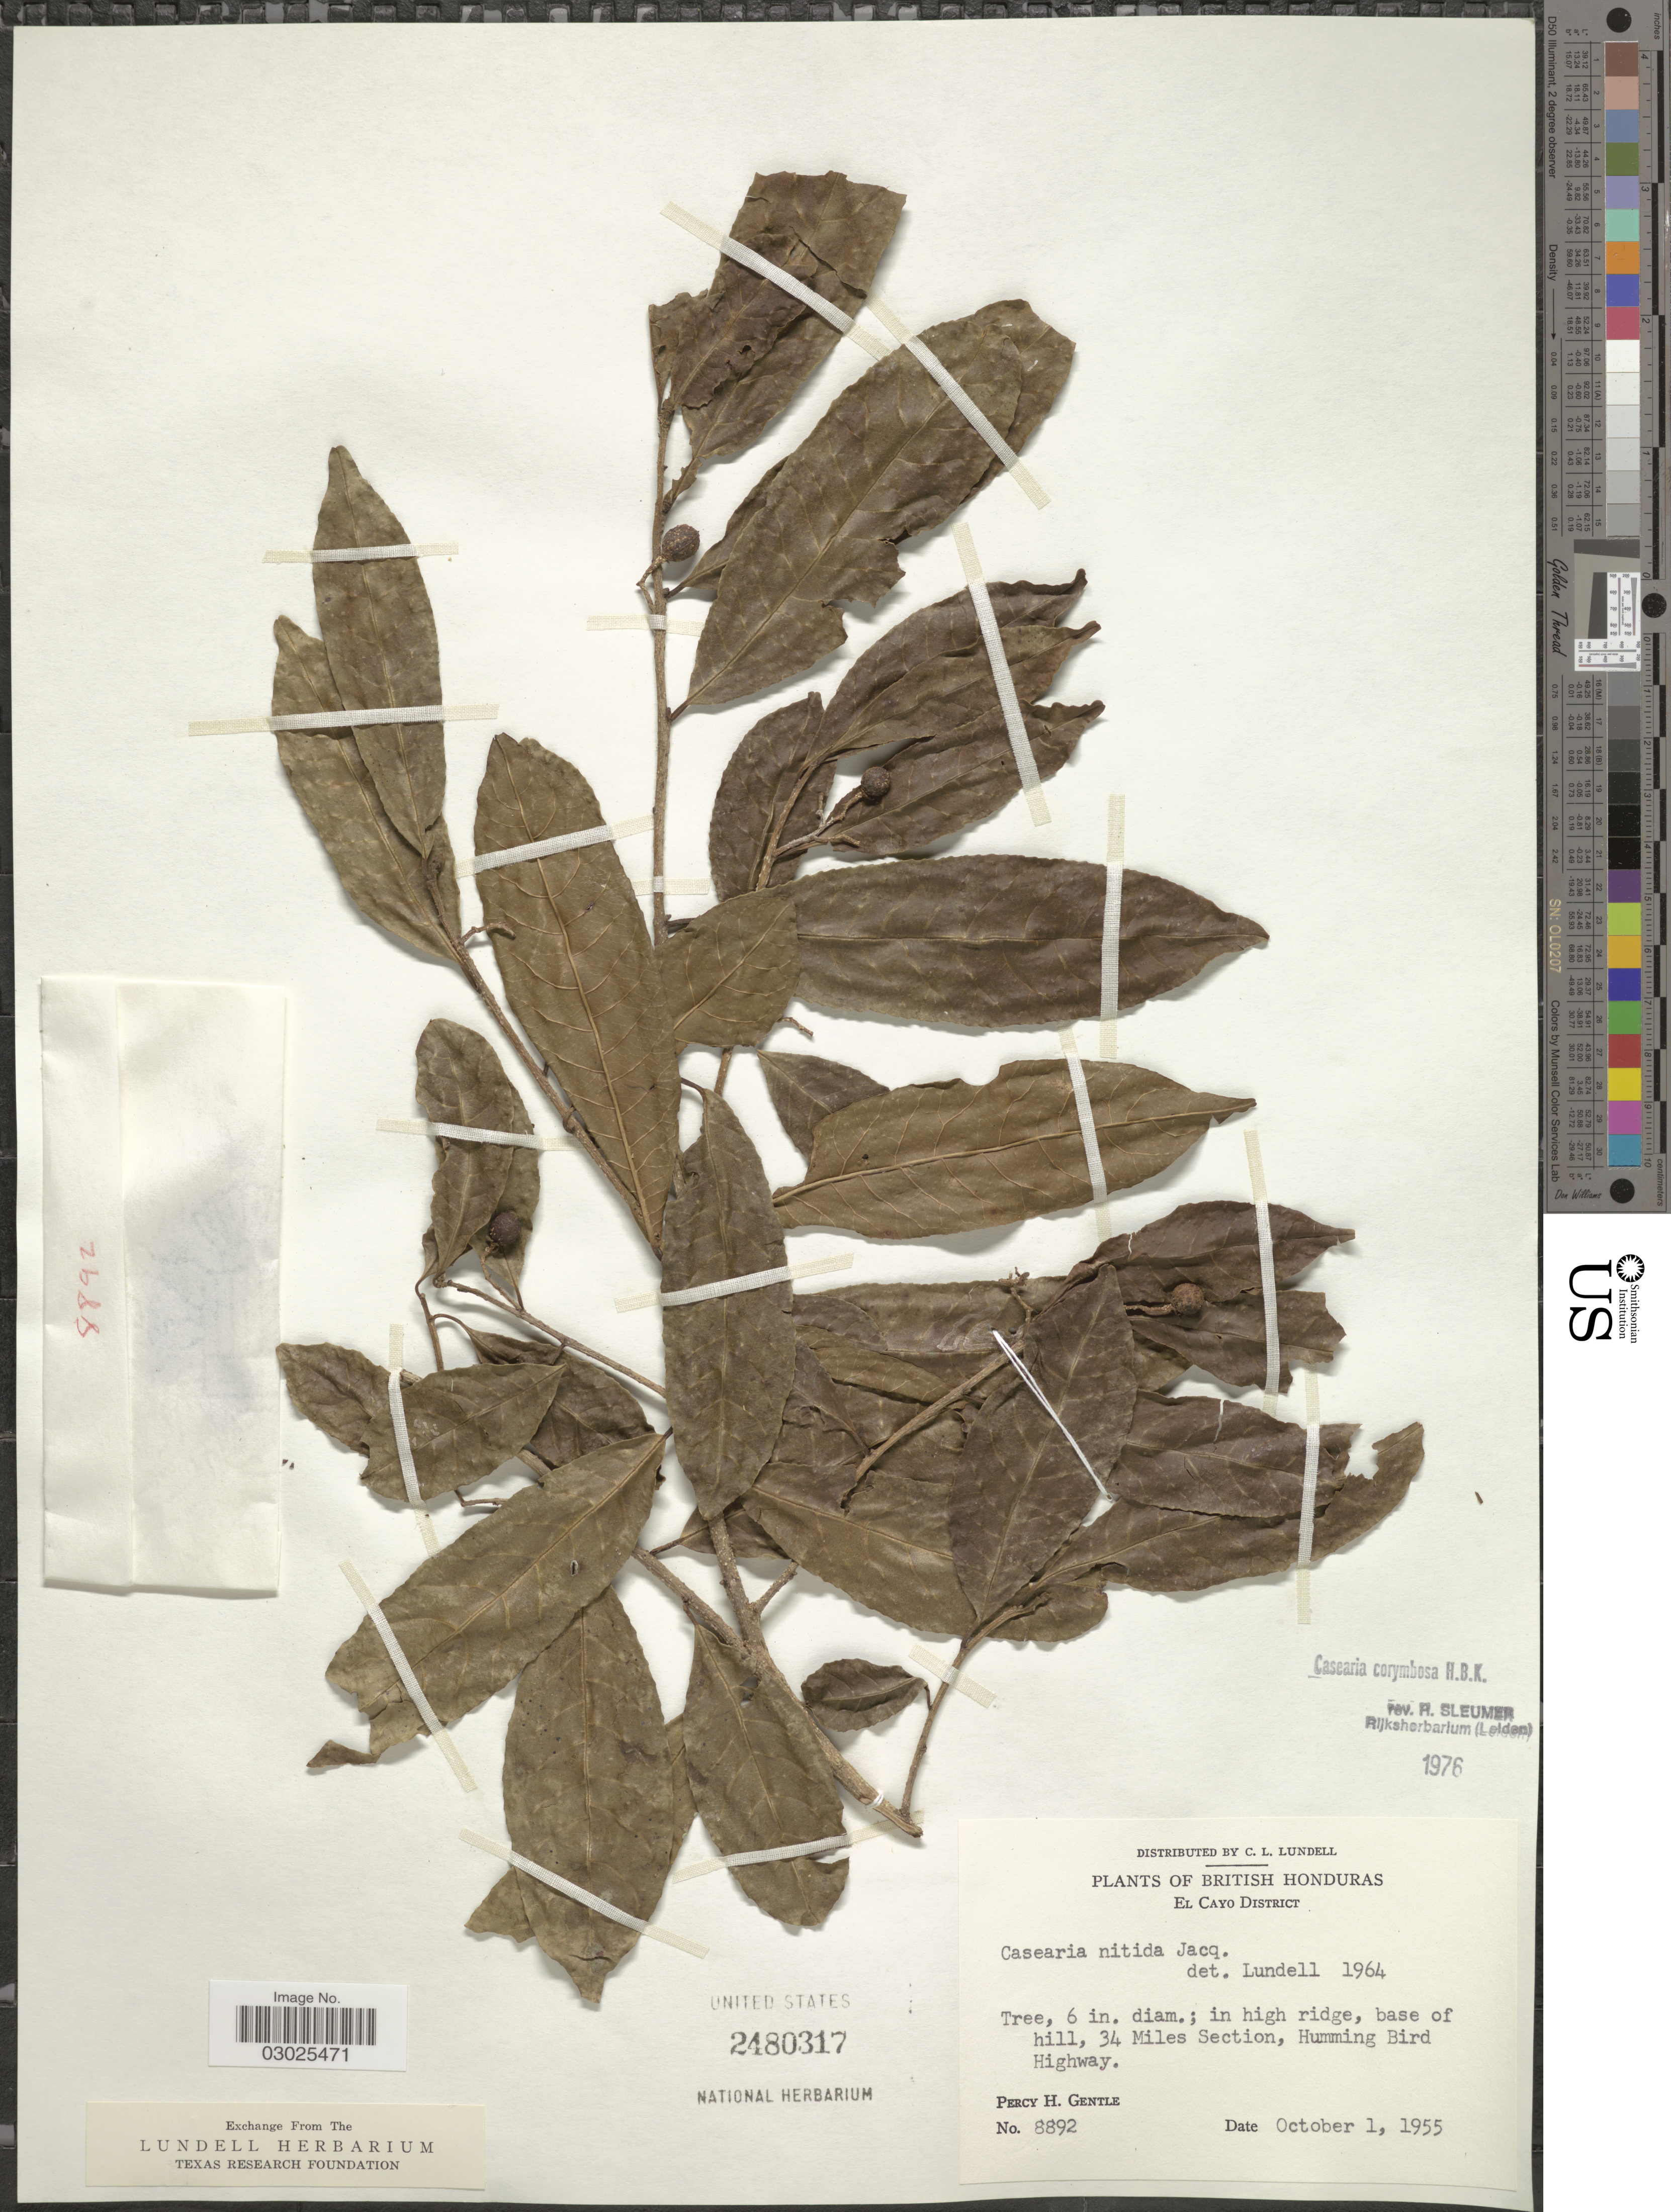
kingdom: Plantae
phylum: Tracheophyta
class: Magnoliopsida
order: Malpighiales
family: Salicaceae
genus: Casearia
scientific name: Casearia corymbosa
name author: Kunth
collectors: P. H. Gentle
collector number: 8892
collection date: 1955-10-01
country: Belize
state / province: Cayo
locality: British Honduras. El Cayo District, base of hill, 34 Miles Section, Humming Bird Highway.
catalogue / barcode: US 2480317